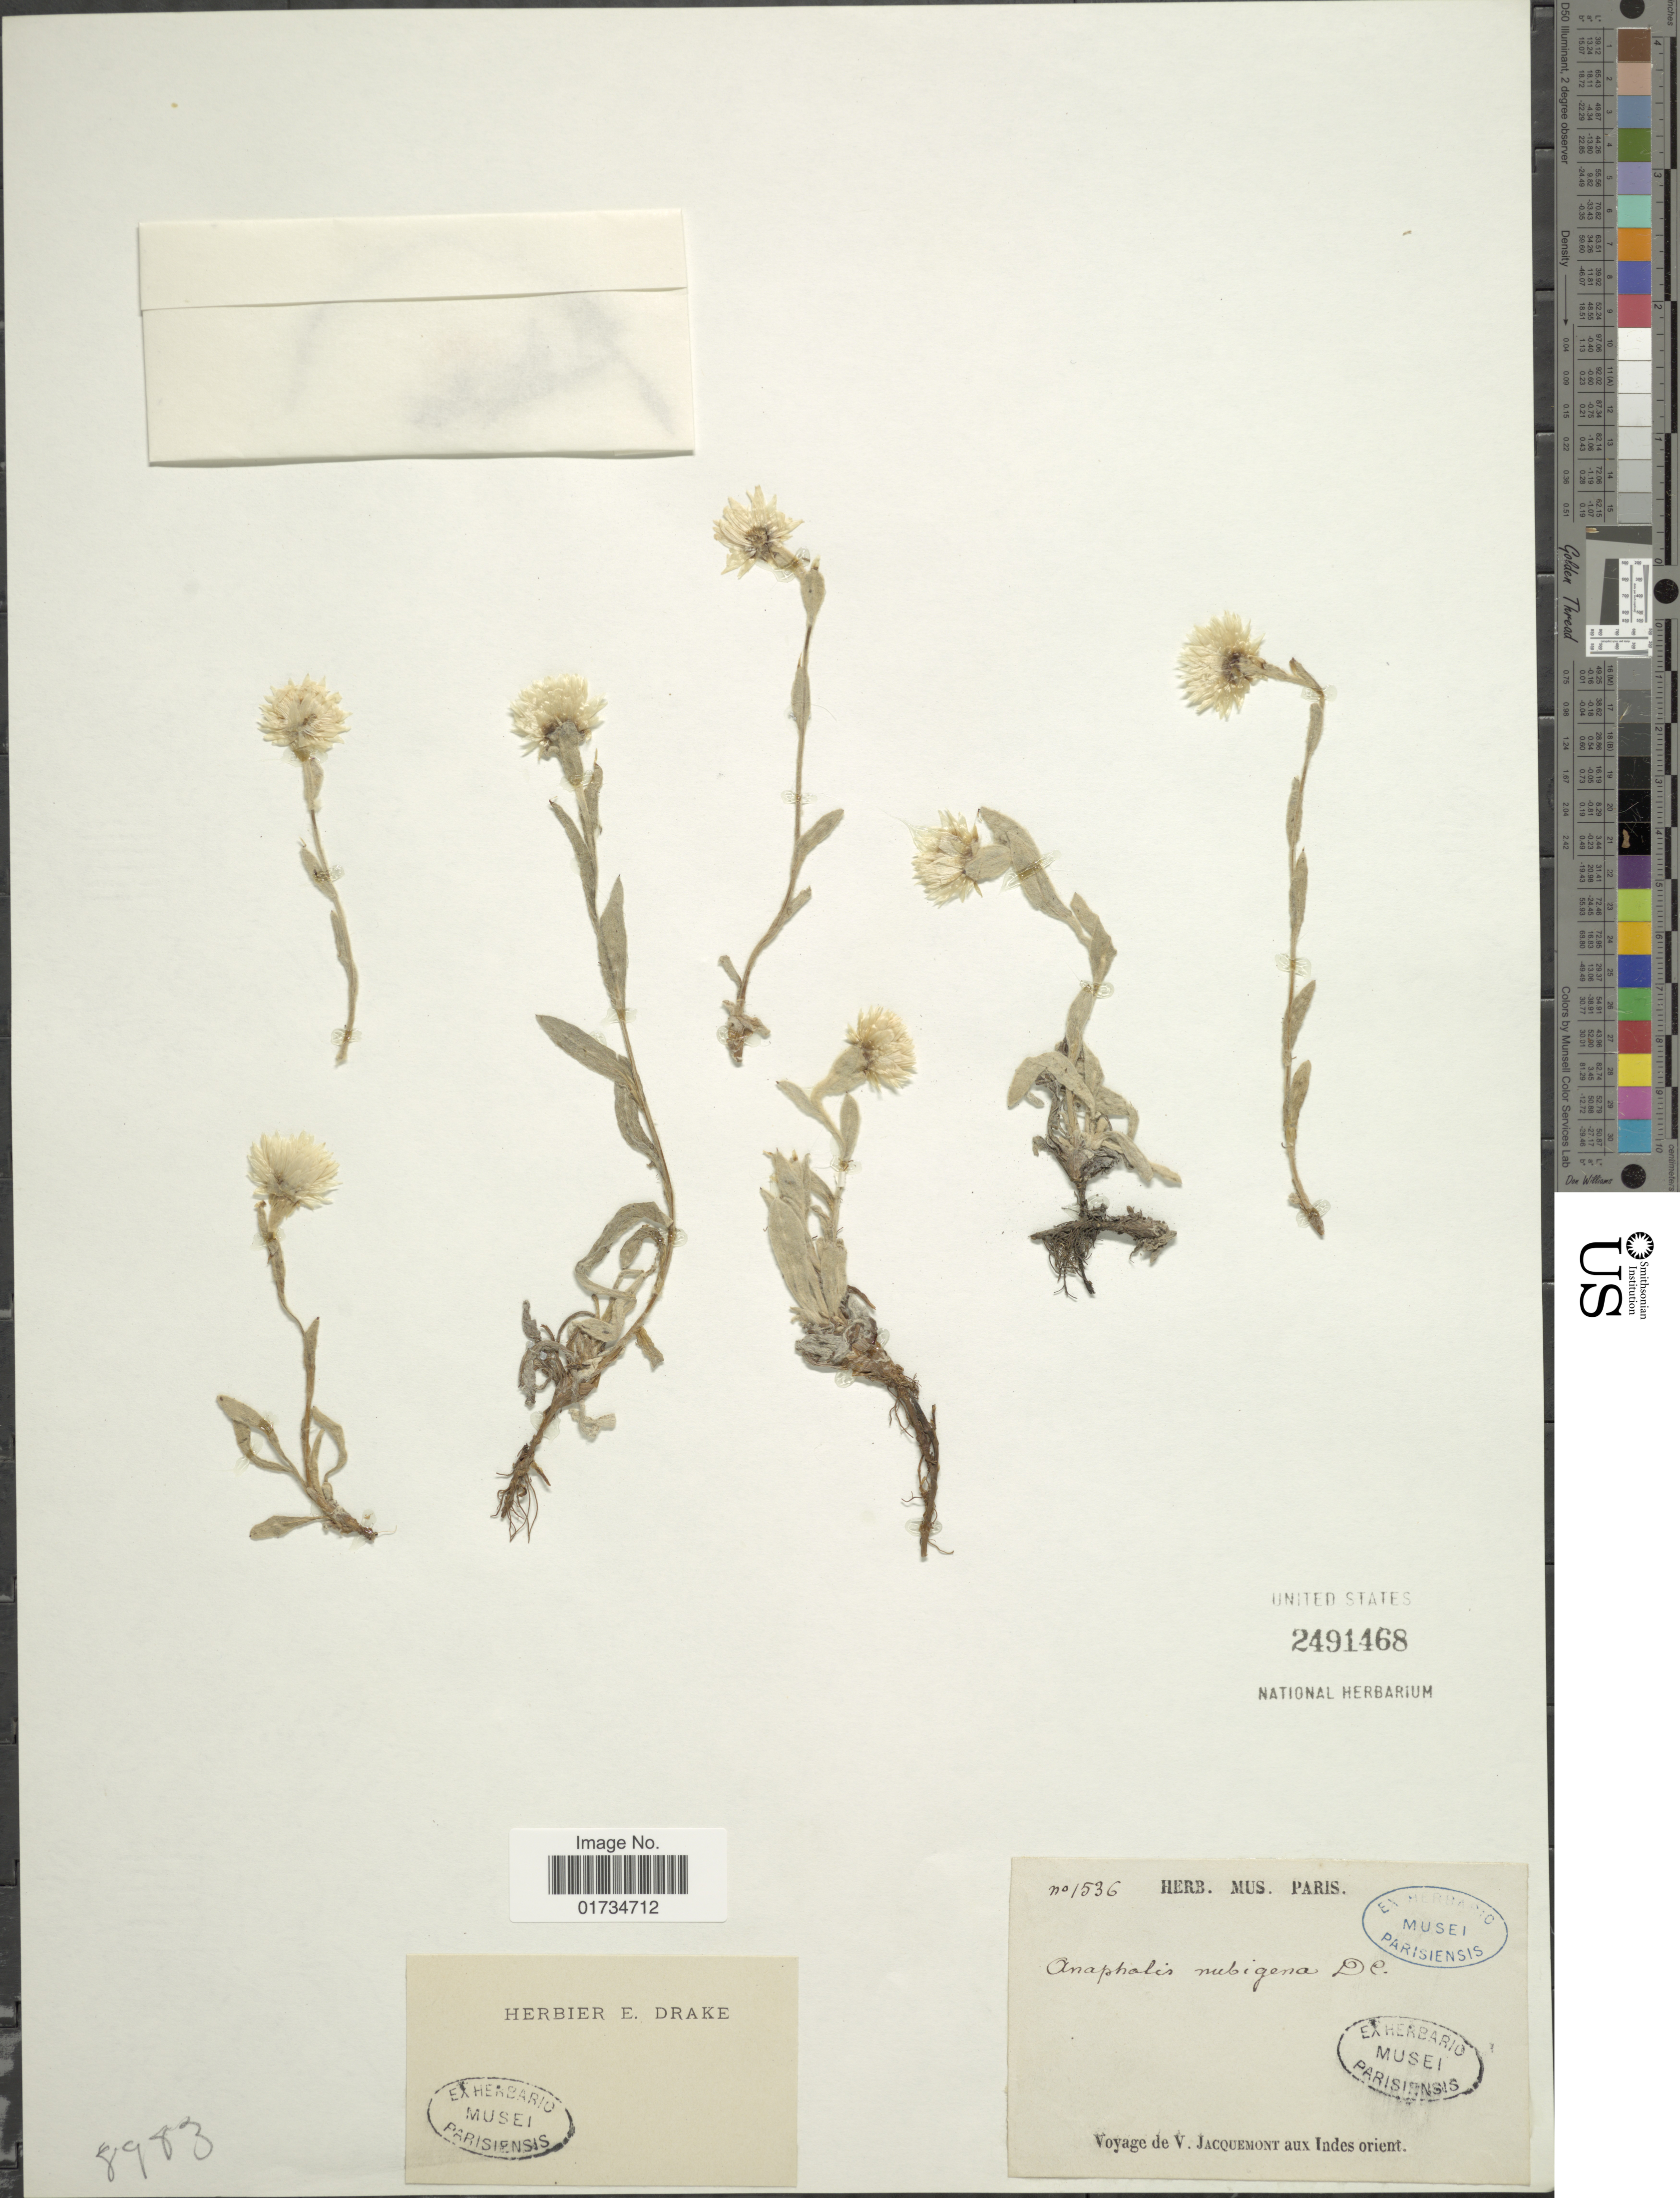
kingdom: Plantae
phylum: Tracheophyta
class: Magnoliopsida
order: Asterales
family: Asteraceae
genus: Anaphalis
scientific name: Anaphalis nubigena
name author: DC.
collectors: V. Jacquemont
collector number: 1536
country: India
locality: Indes orient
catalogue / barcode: US 2491468